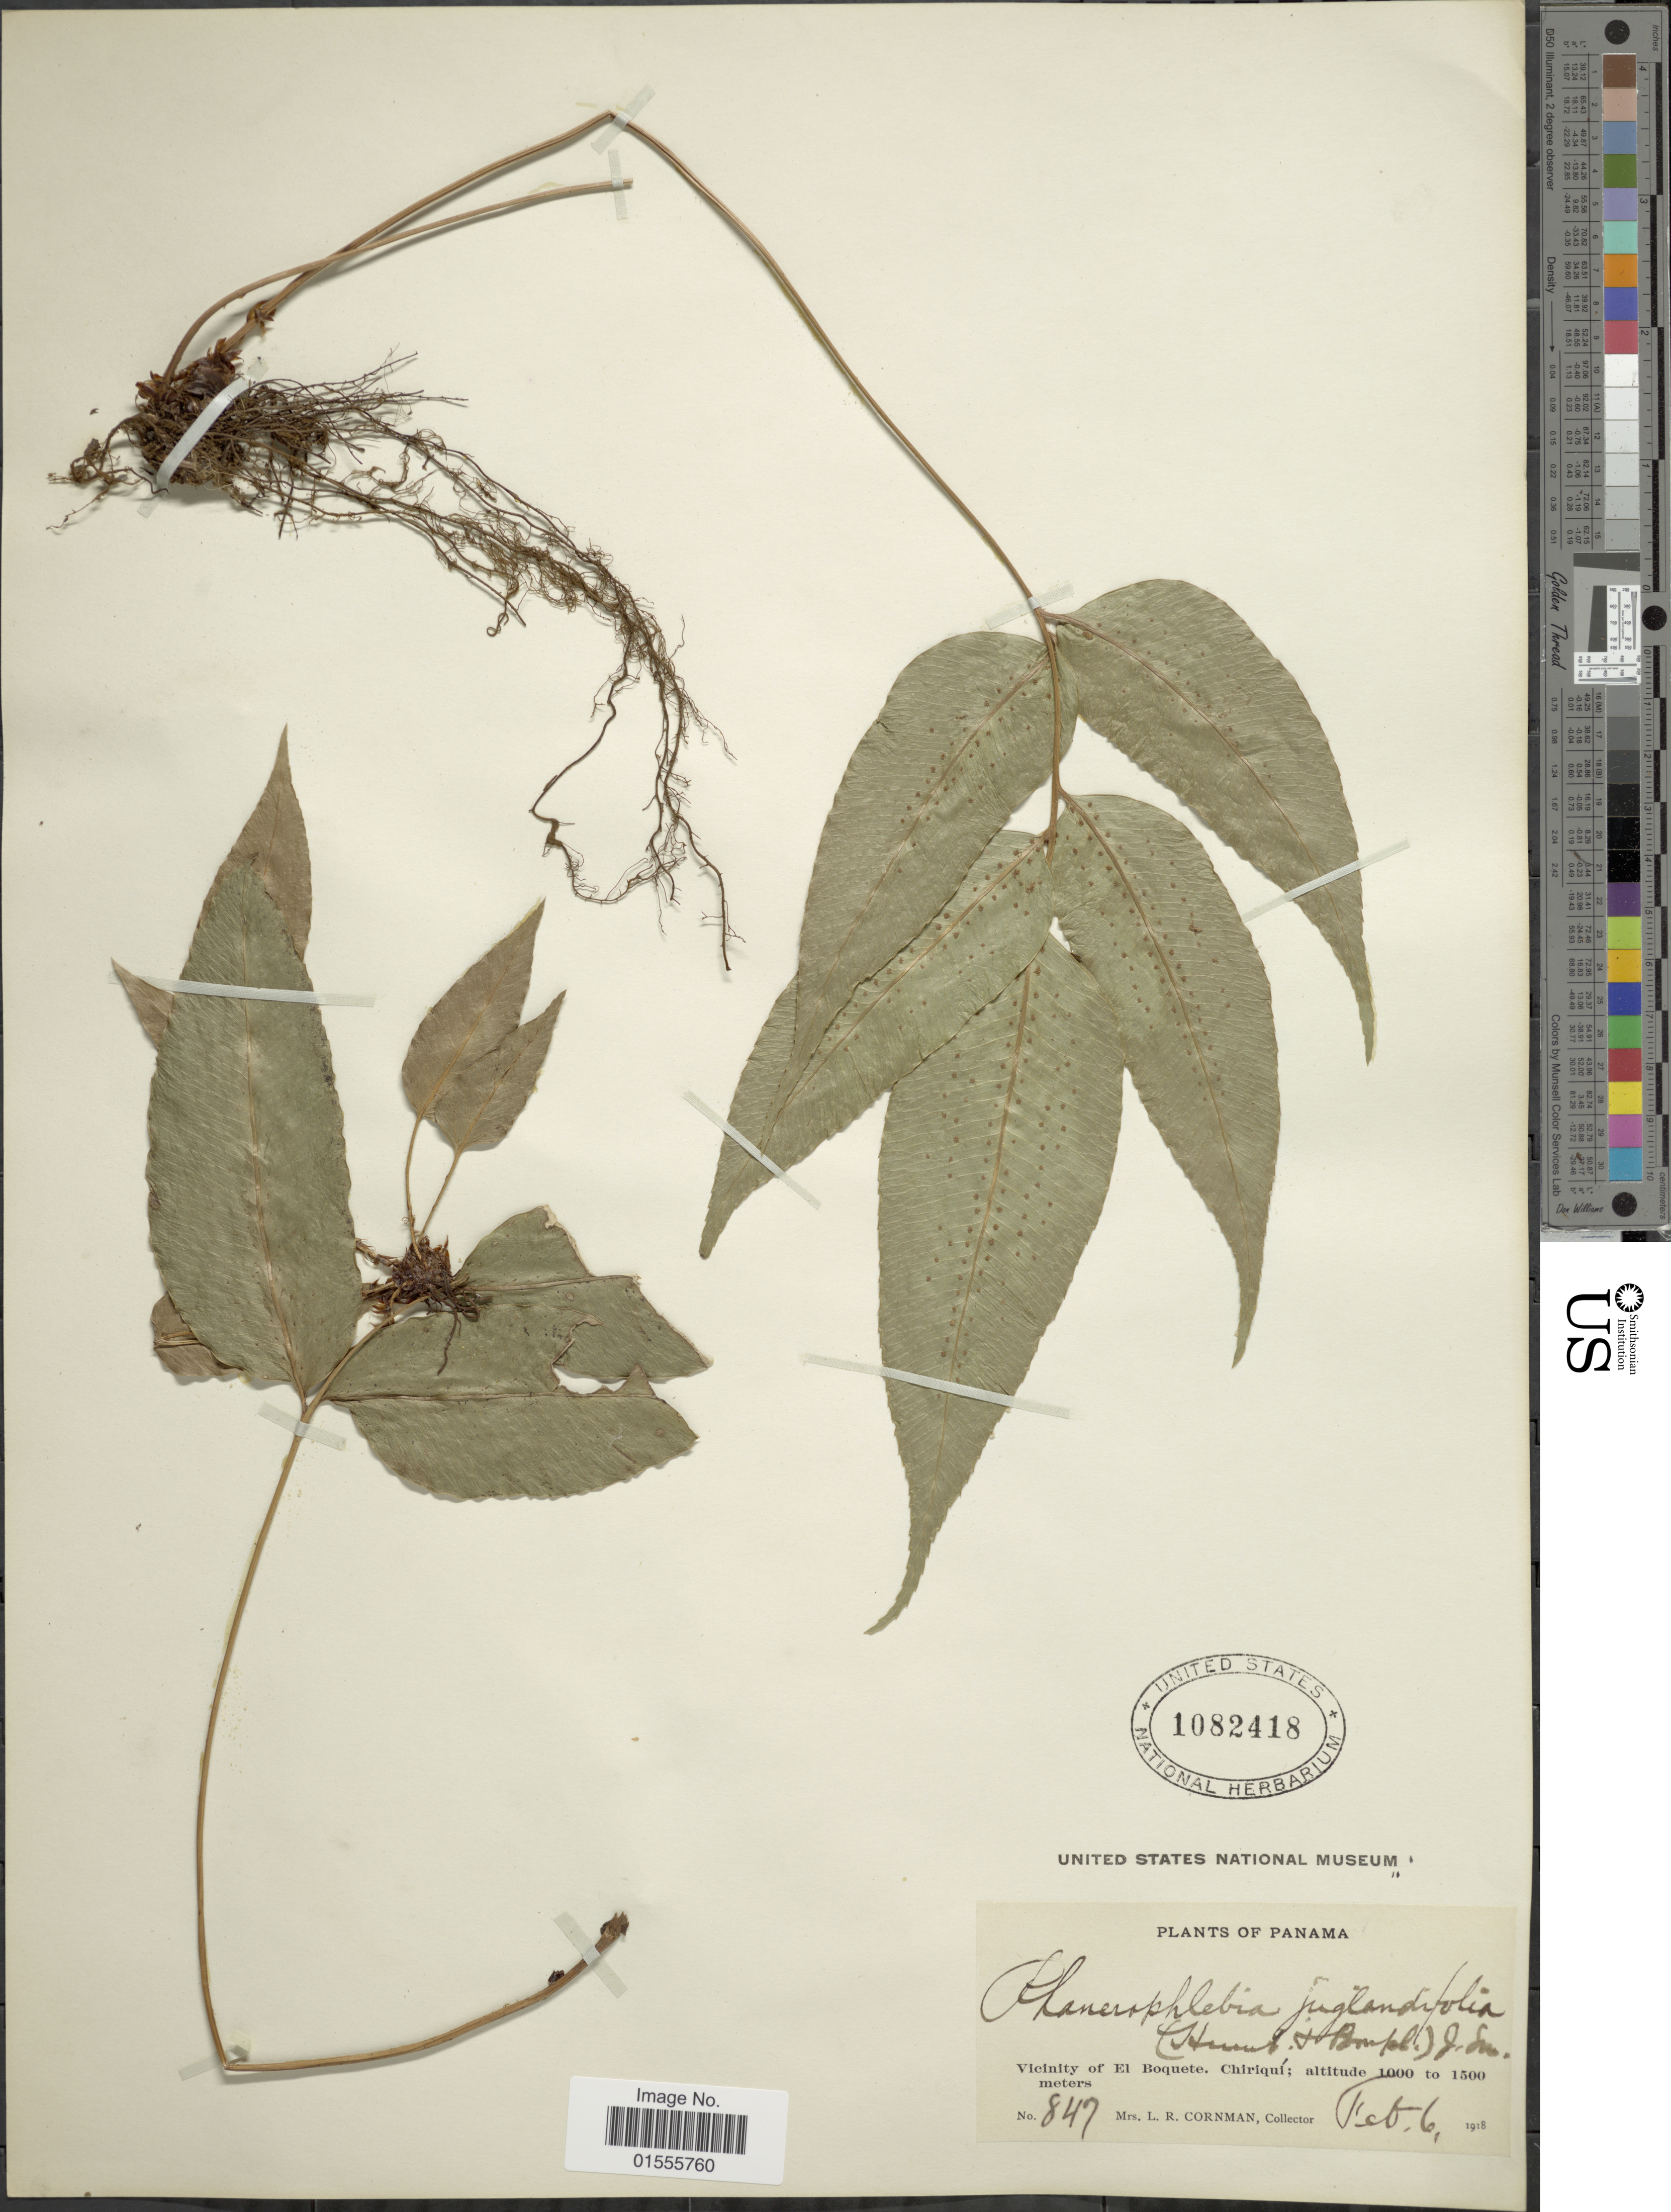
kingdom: Plantae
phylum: Tracheophyta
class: Polypodiopsida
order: Polypodiales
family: Dryopteridaceae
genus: Phanerophlebia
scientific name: Phanerophlebia juglandifolia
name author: (Willd.) J. Sm.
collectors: L. Cornman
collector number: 847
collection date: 1918-02-06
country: Panama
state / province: Chiriqui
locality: Vicinity of El Boquete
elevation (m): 1000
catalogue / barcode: US 1082418